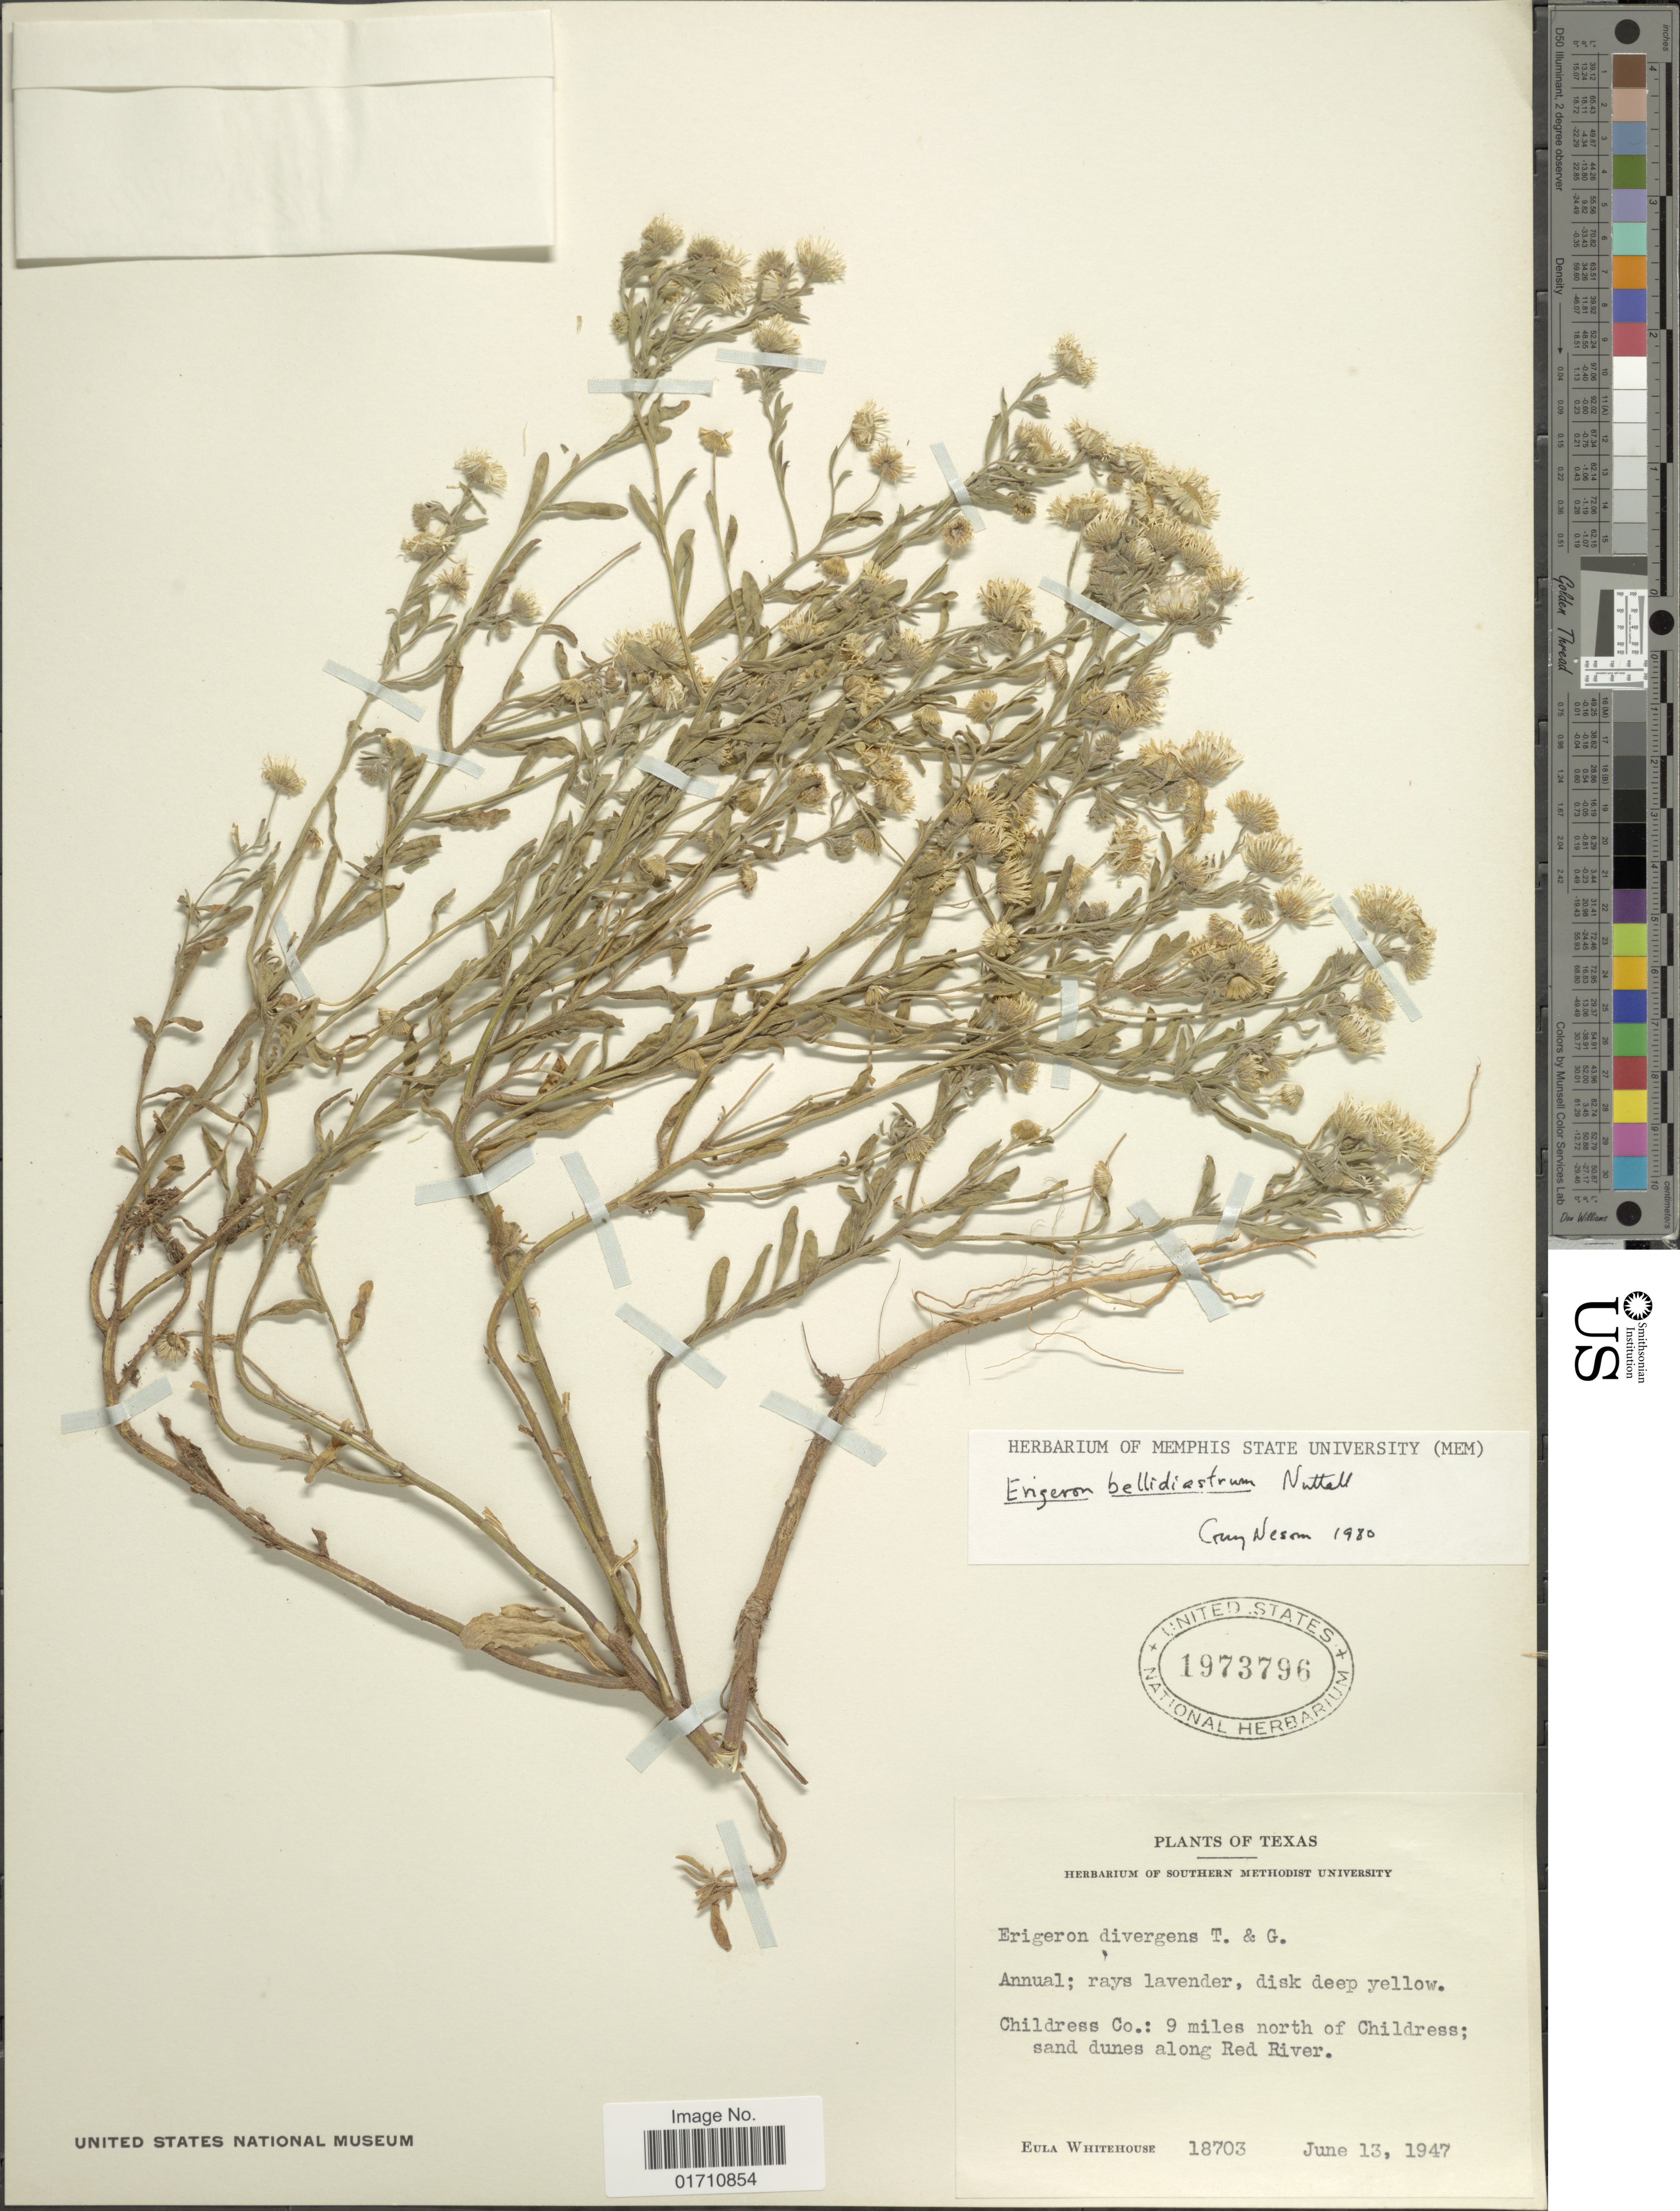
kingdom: Plantae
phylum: Tracheophyta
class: Magnoliopsida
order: Asterales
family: Asteraceae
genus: Erigeron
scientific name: Erigeron bellidiastrum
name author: Nutt.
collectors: E. Whitehouse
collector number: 18703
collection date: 1947-06-13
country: United States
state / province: Texas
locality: Childress Co.: 9 miles north of Childress; sand dunes along red River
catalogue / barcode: US 1973796